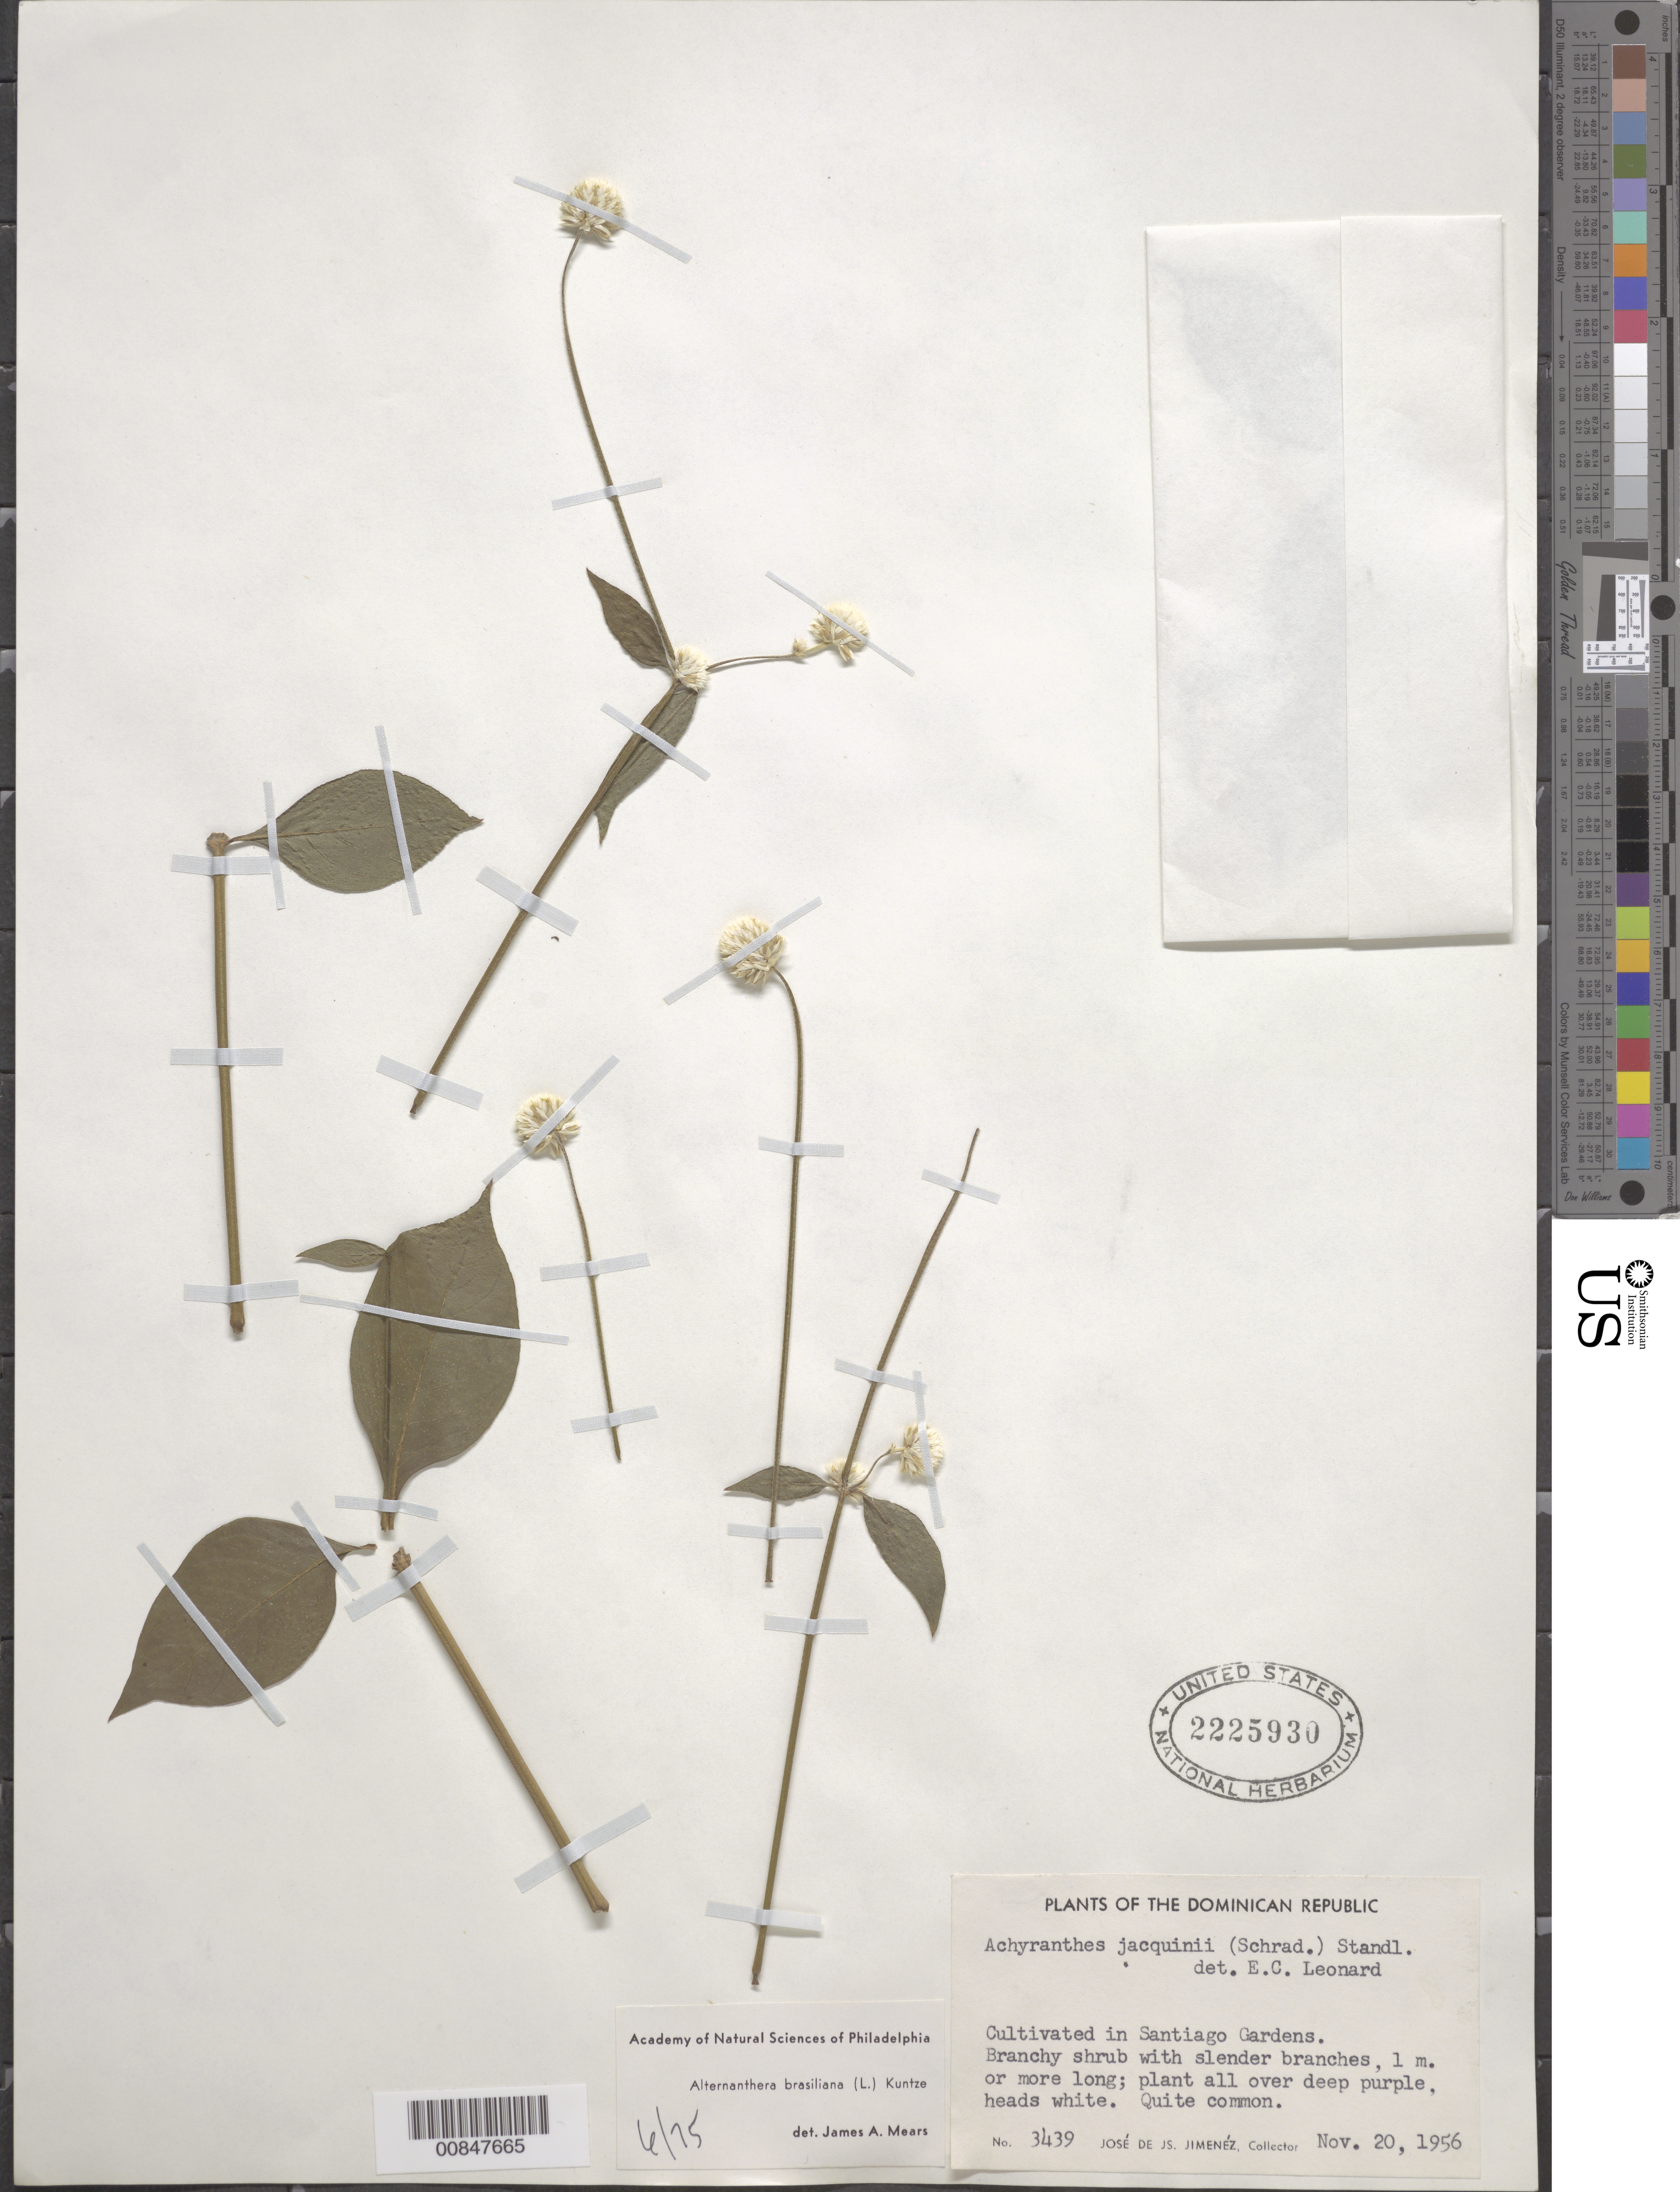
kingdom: Plantae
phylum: Tracheophyta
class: Magnoliopsida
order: Caryophyllales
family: Amaranthaceae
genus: Alternanthera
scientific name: Alternanthera brasiliana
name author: (L.) Kuntze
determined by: Mears, J. A., (PH), Academy of Natural Sciences of Philadelphia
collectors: J. J. Jiménez Almonte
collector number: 3439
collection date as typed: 20 Nov 1956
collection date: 1956-11-20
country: Dominican Republic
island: Hispaniola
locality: Santiago Gardens.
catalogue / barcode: US 2225930